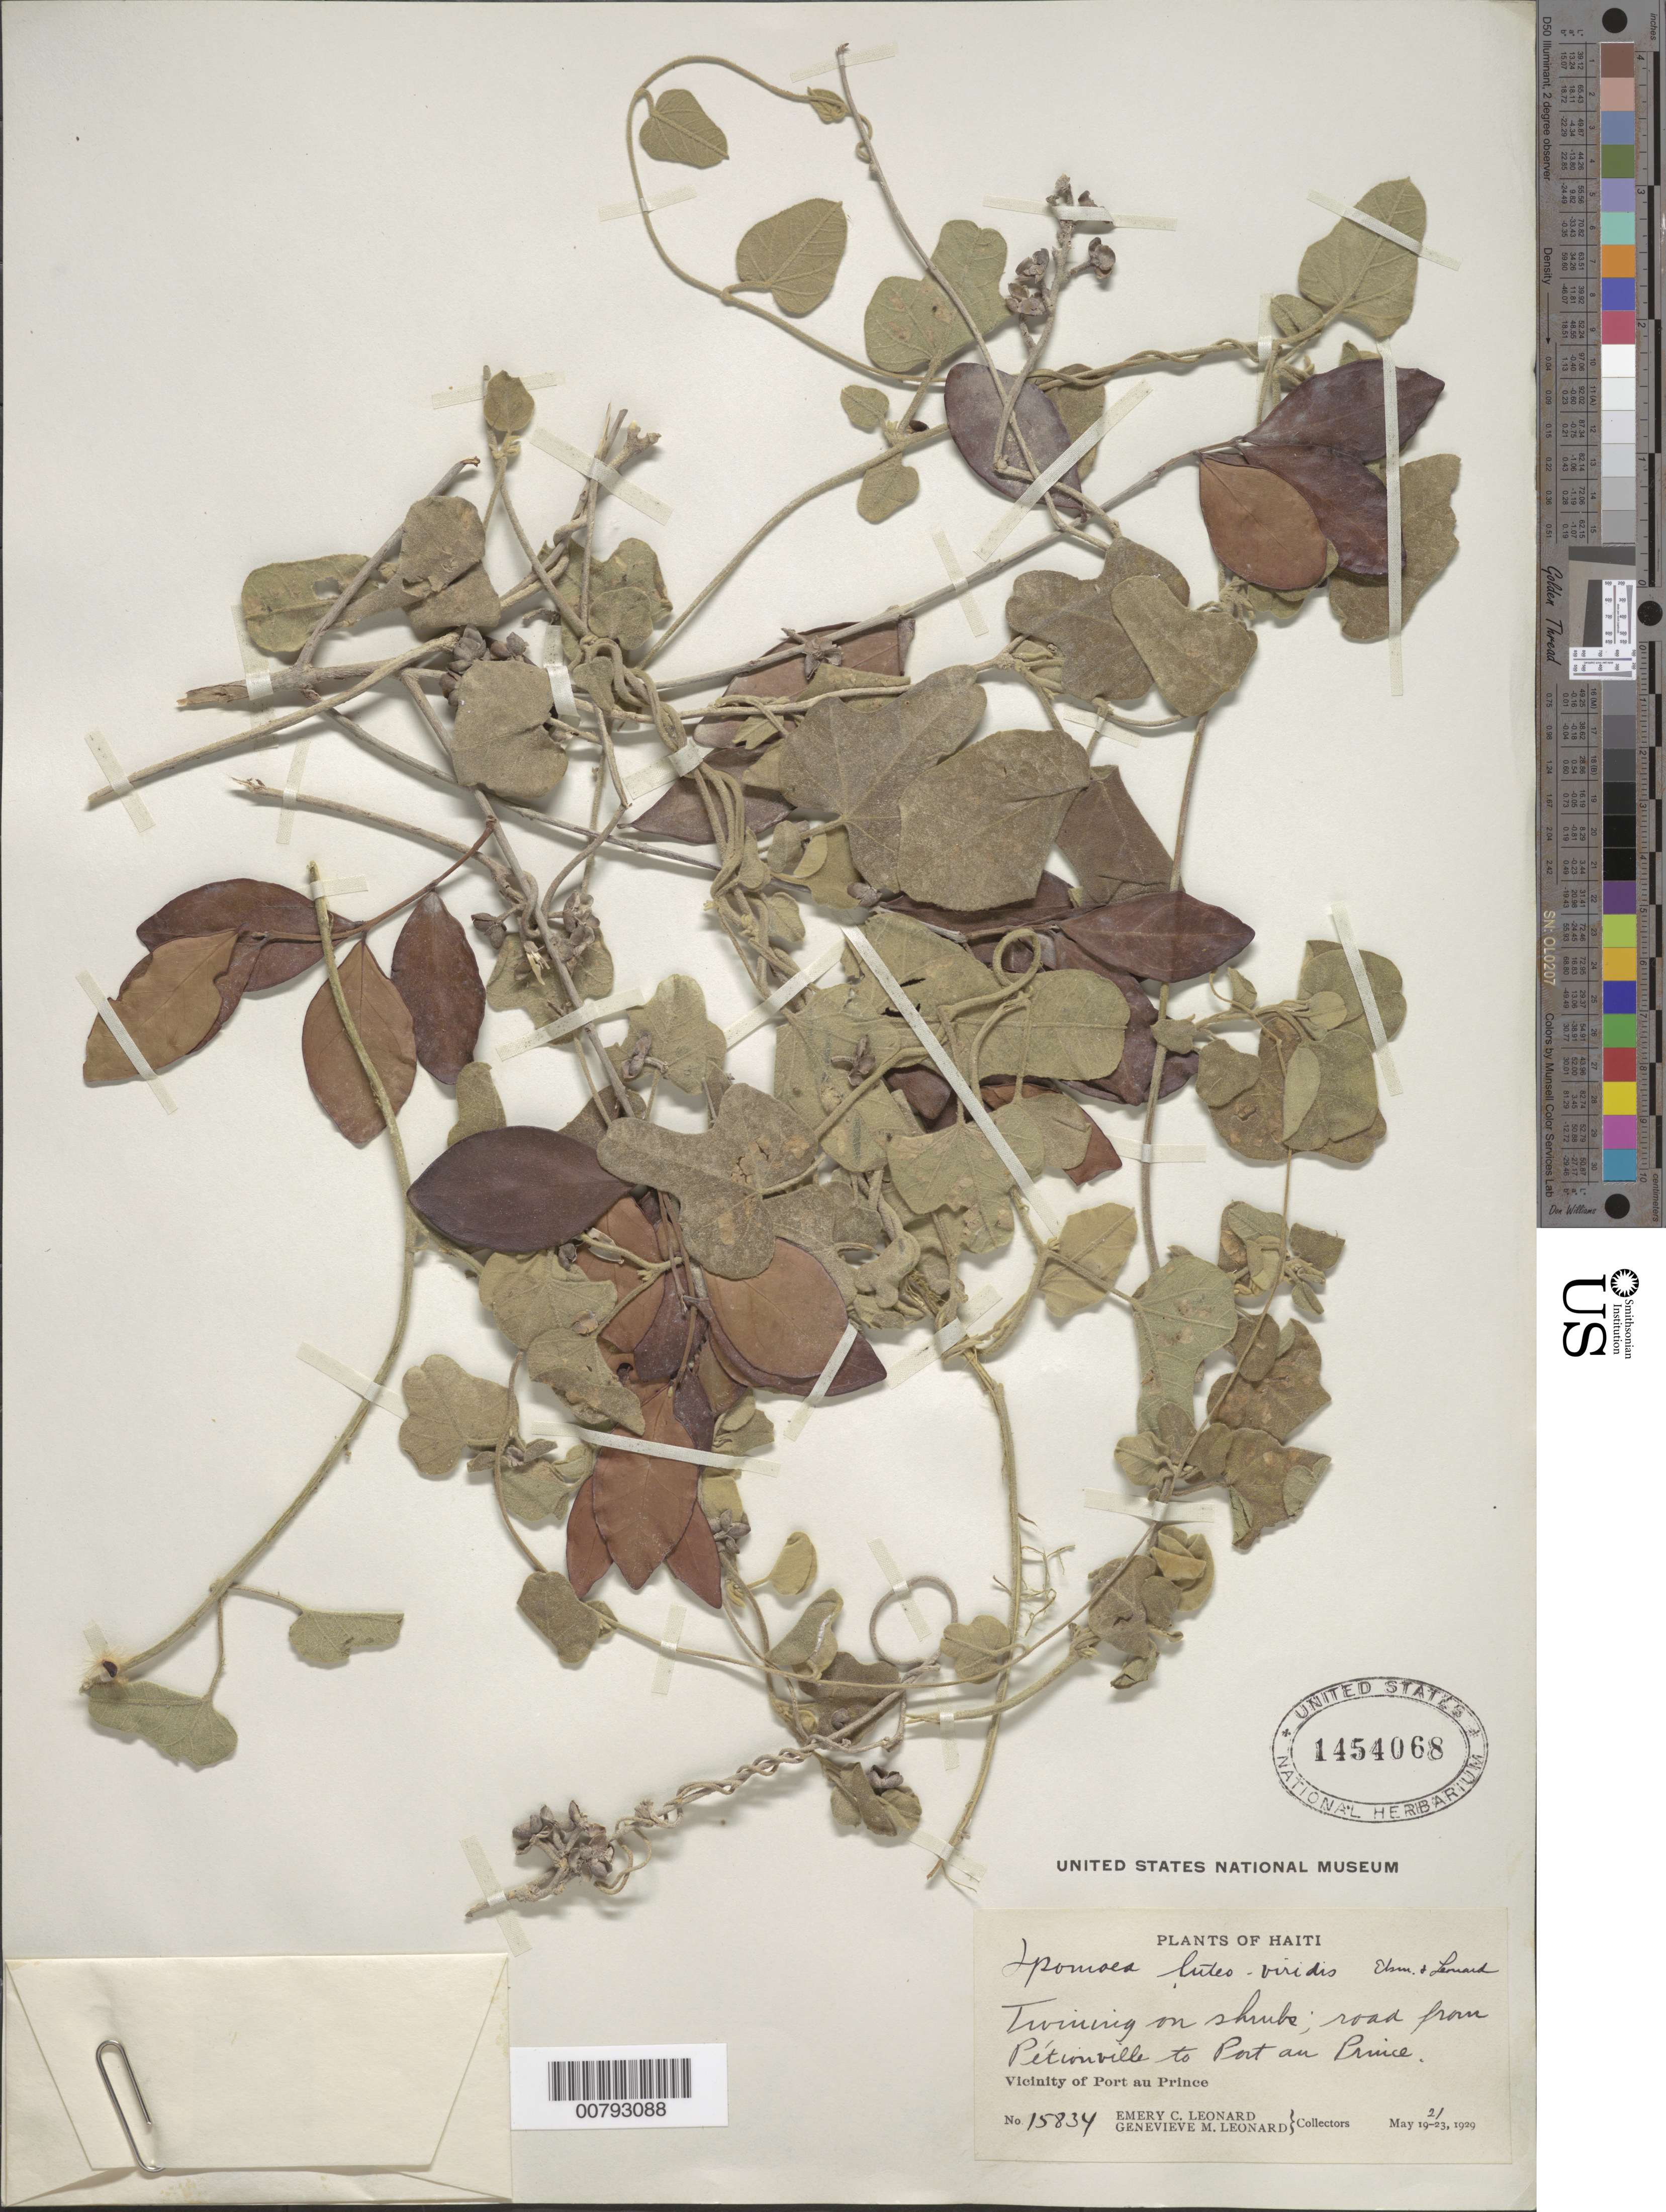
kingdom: Plantae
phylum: Tracheophyta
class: Magnoliopsida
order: Solanales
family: Convolvulaceae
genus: Ipomoea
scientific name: Ipomoea luteo-viridis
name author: Ekman & Leonard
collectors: E. C. Leonard & G. M. Leonard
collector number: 15834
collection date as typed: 21 May 1929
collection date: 1929-05-21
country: Haiti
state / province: Ouest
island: Hispaniola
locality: Vicinity of Port-au-Prince, road from Pétionville to Port-au-Prince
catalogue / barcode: US 1454068